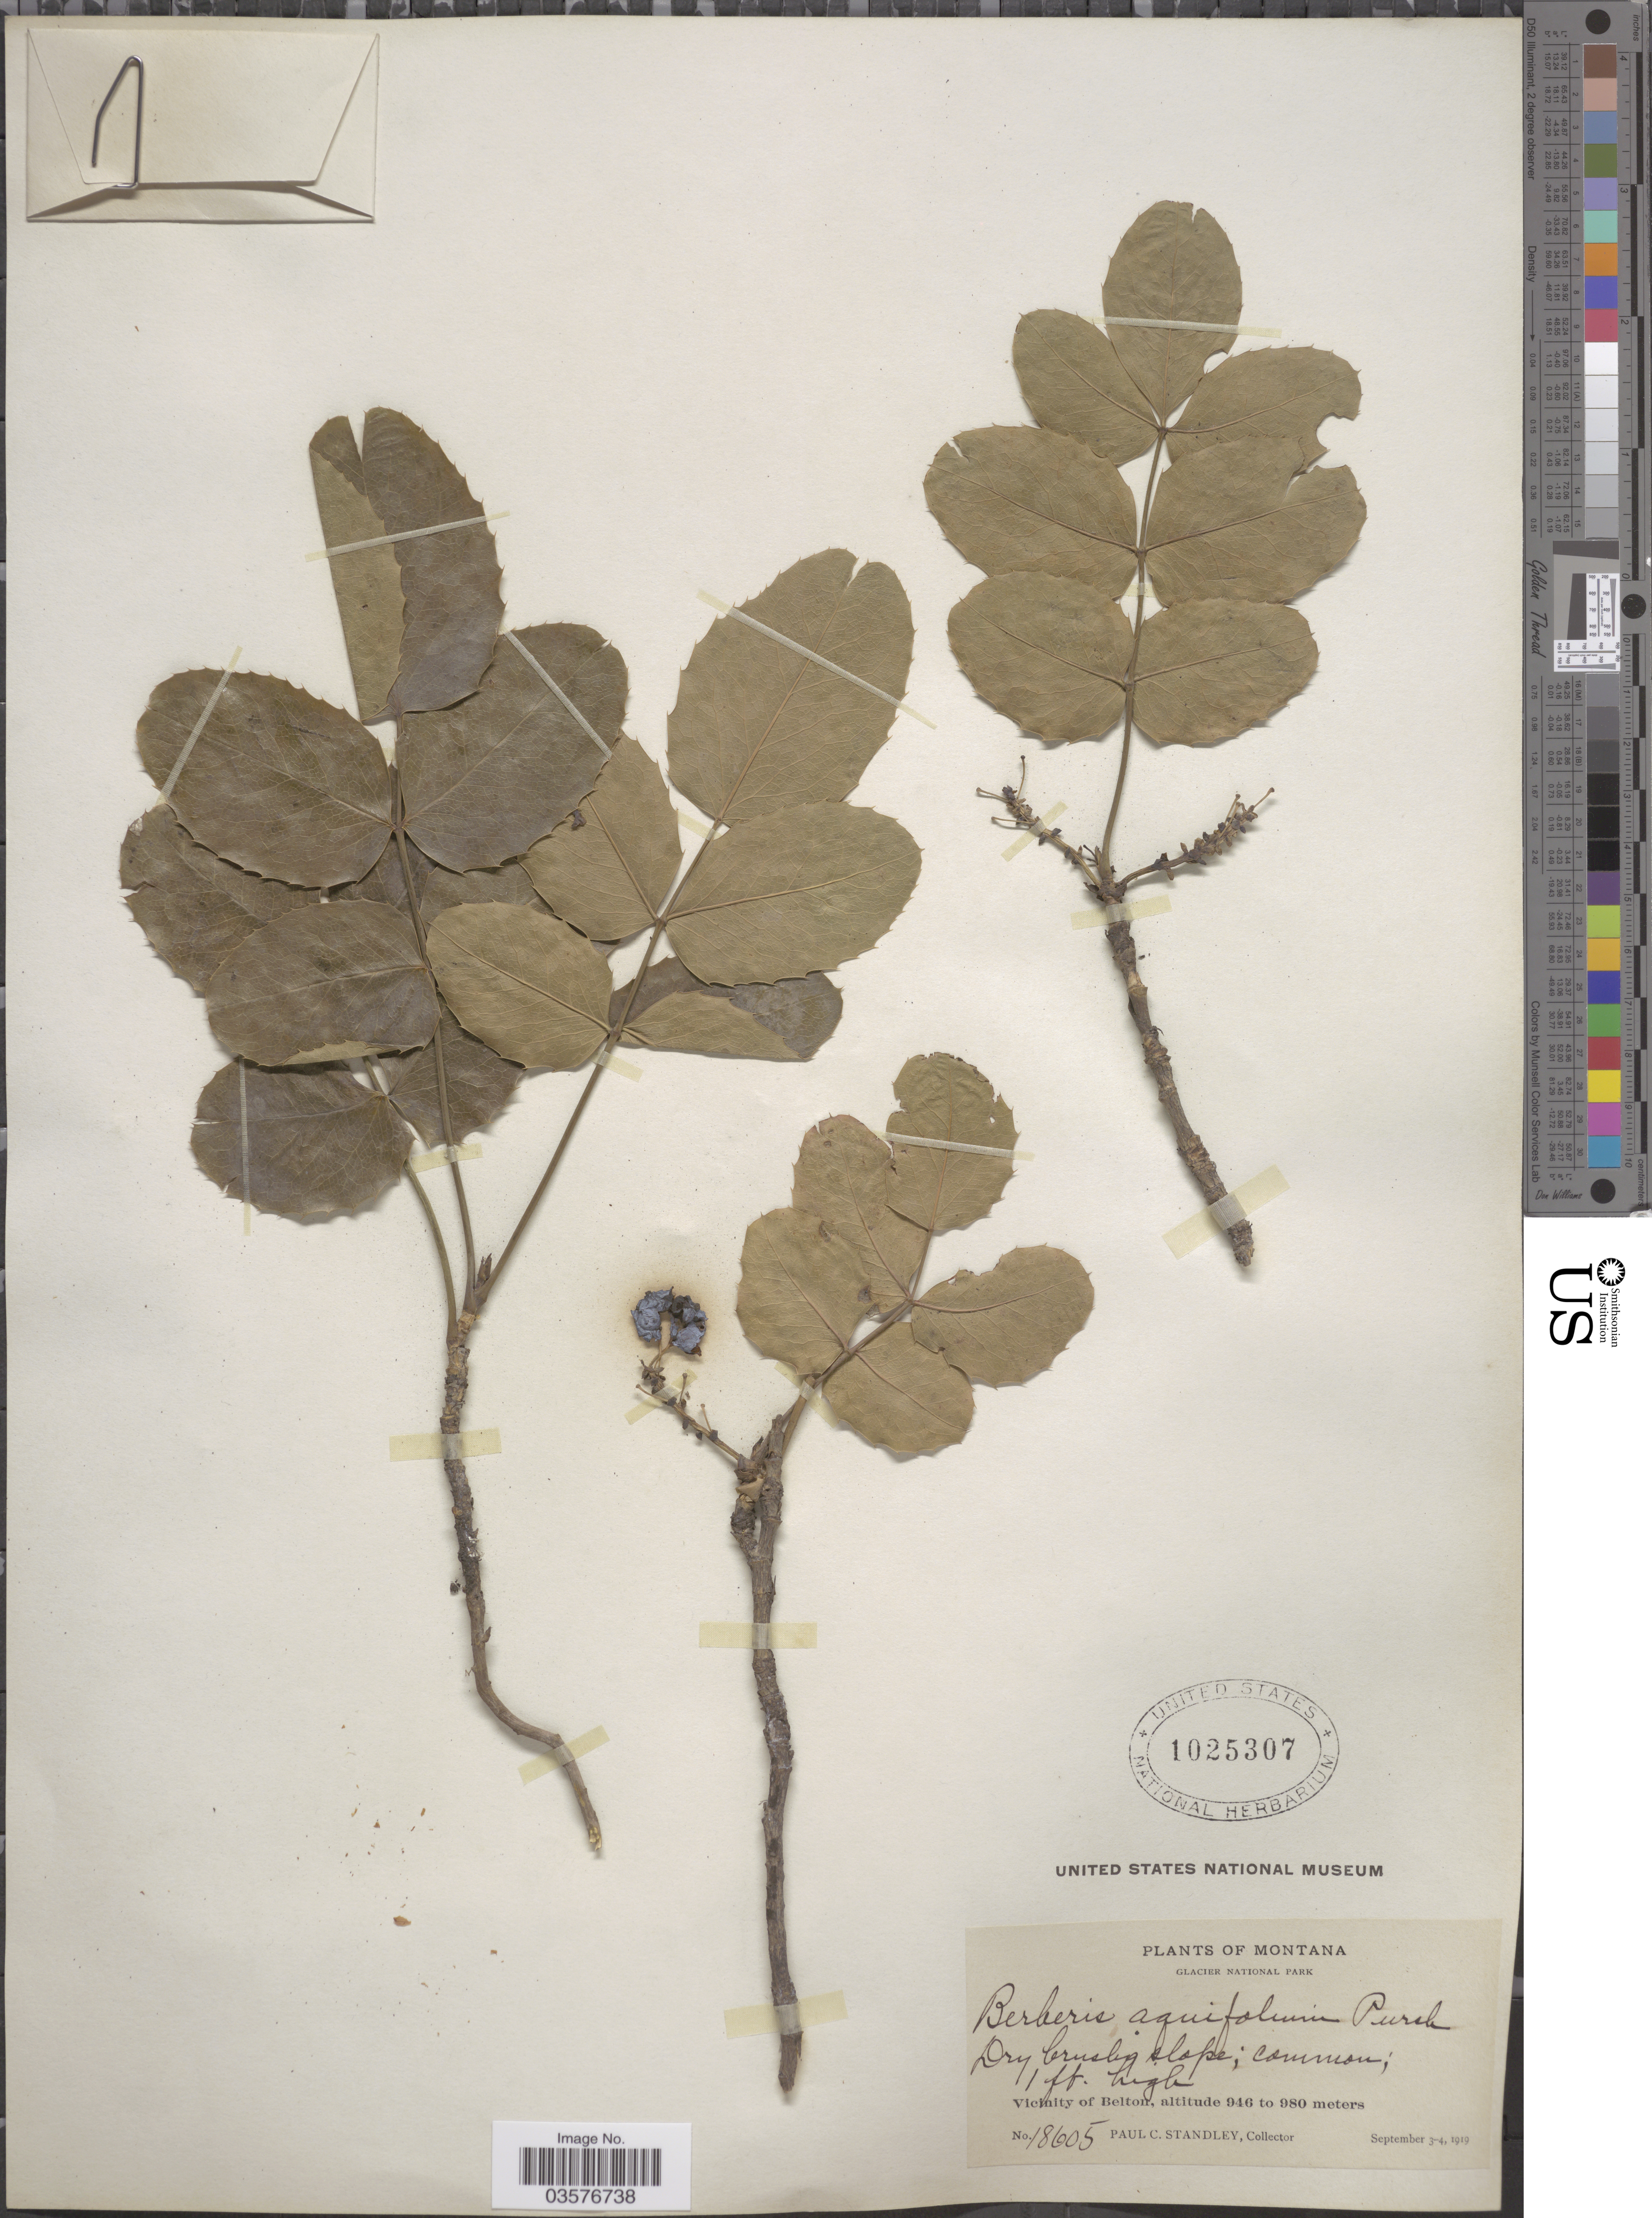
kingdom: Plantae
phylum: Tracheophyta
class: Magnoliopsida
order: Ranunculales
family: Berberidaceae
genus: Mahonia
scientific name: Mahonia repens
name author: (Lindl.) G. Don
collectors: P. C. Standley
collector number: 18605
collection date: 1919-09-03/1919-09-04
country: United States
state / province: Montana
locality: Glacier National Park. Vicinity of Belton.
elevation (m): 946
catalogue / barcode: US 1025307